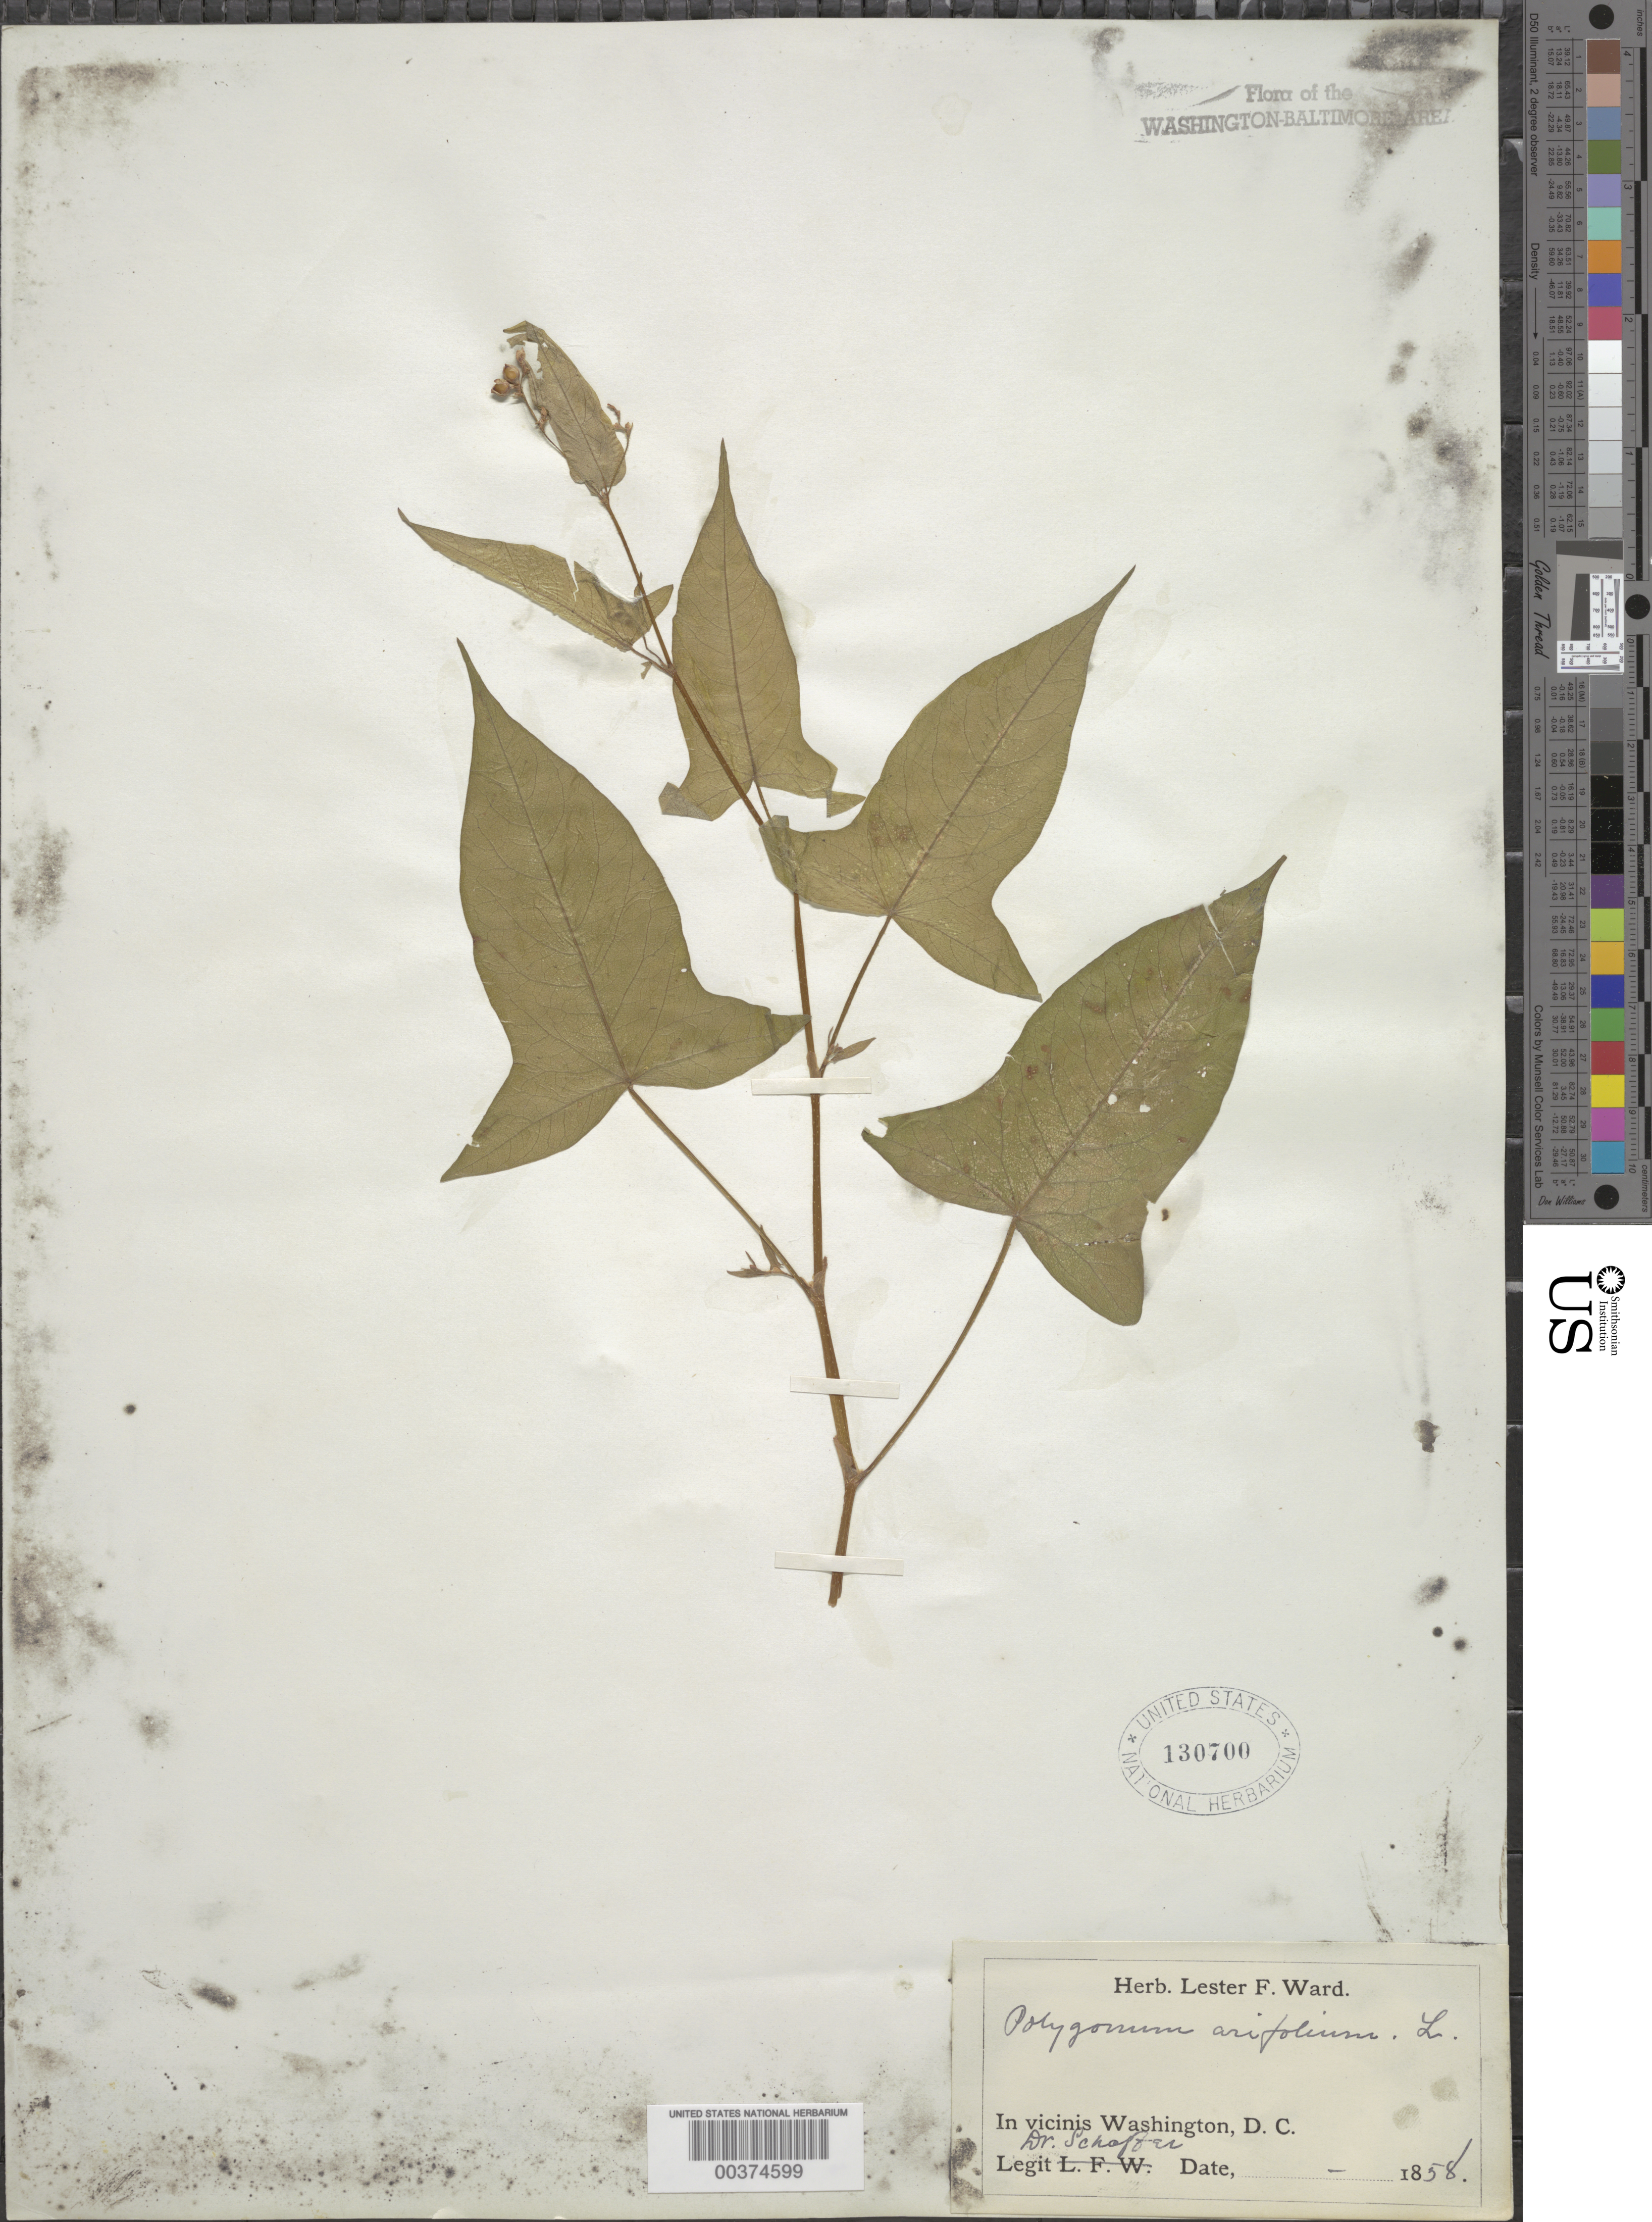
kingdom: Plantae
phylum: Tracheophyta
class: Magnoliopsida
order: Caryophyllales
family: Polygonaceae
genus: Persicaria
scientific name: Persicaria arifolia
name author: (L.) Haraldson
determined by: Atha, D. E.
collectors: -. Schaffer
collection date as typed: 1858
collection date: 1858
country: United States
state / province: District of Columbia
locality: Washington DC area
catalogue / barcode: US 130700